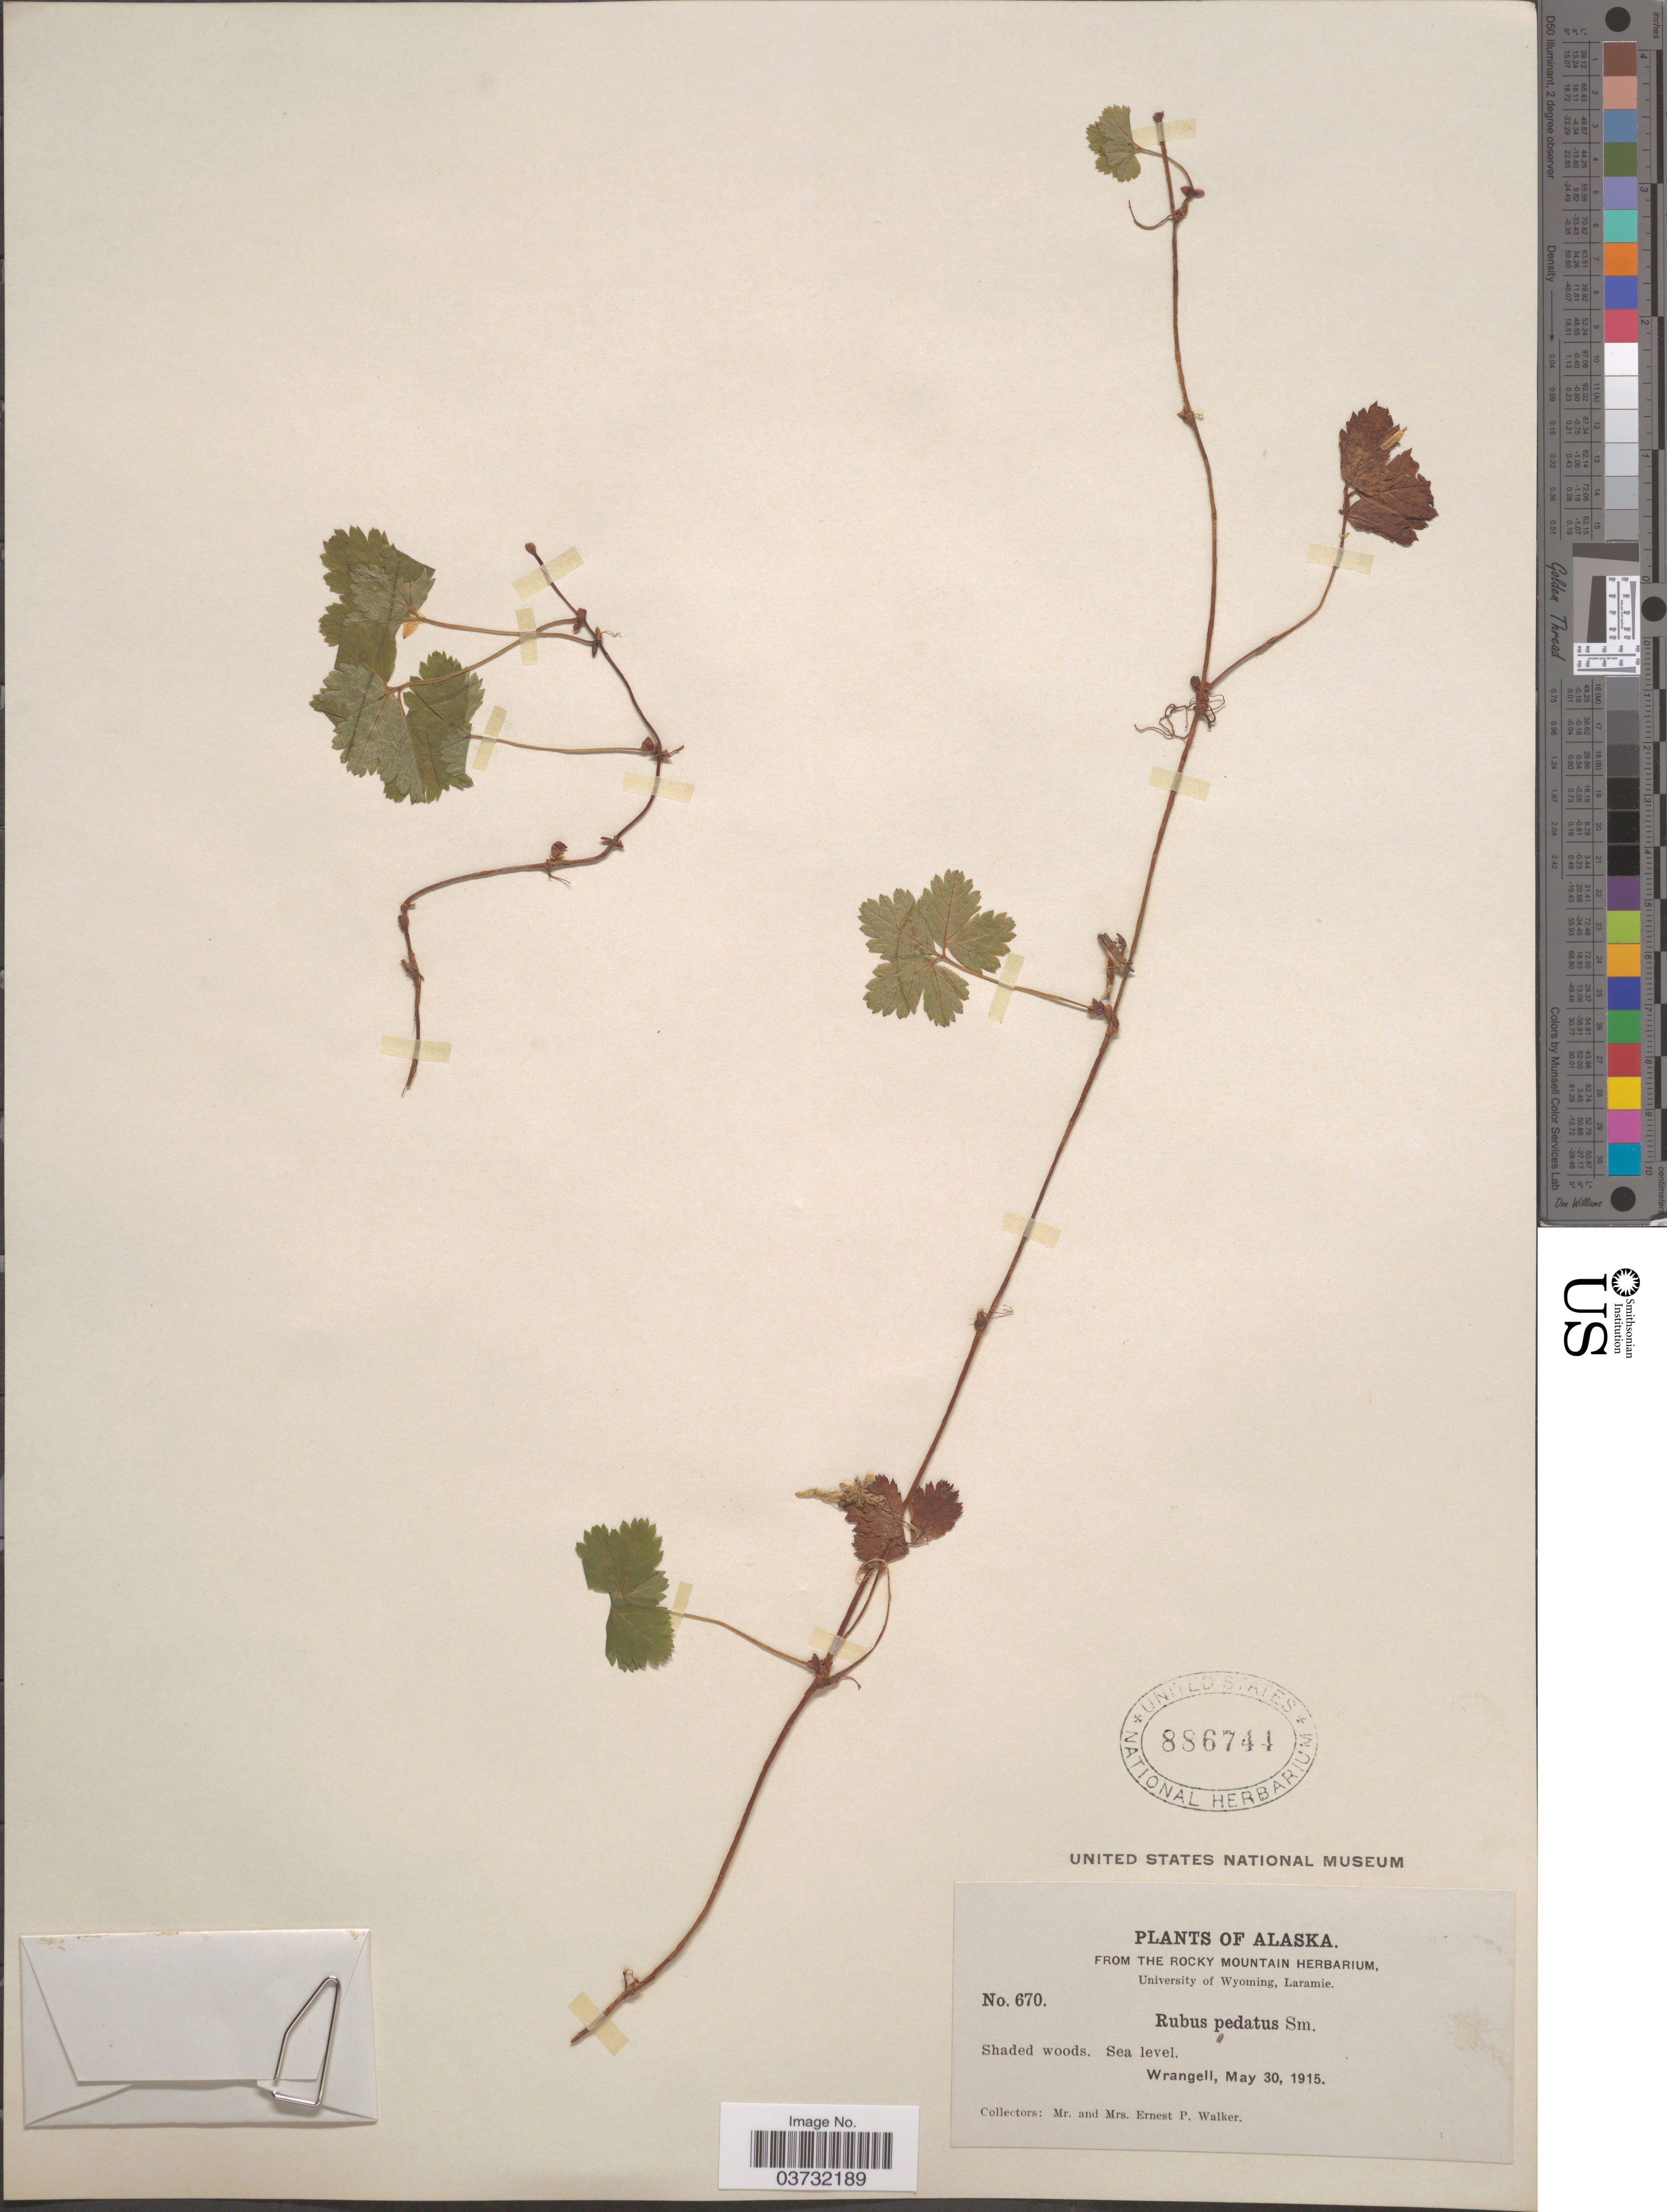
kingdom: Plantae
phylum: Tracheophyta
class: Magnoliopsida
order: Rosales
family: Rosaceae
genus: Rubus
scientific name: Rubus pedatus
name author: Sm.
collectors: E. P. Walker & E. Walker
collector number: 670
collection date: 1915-05-30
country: United States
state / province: Alaska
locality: Wrangell.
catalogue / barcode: US 886744